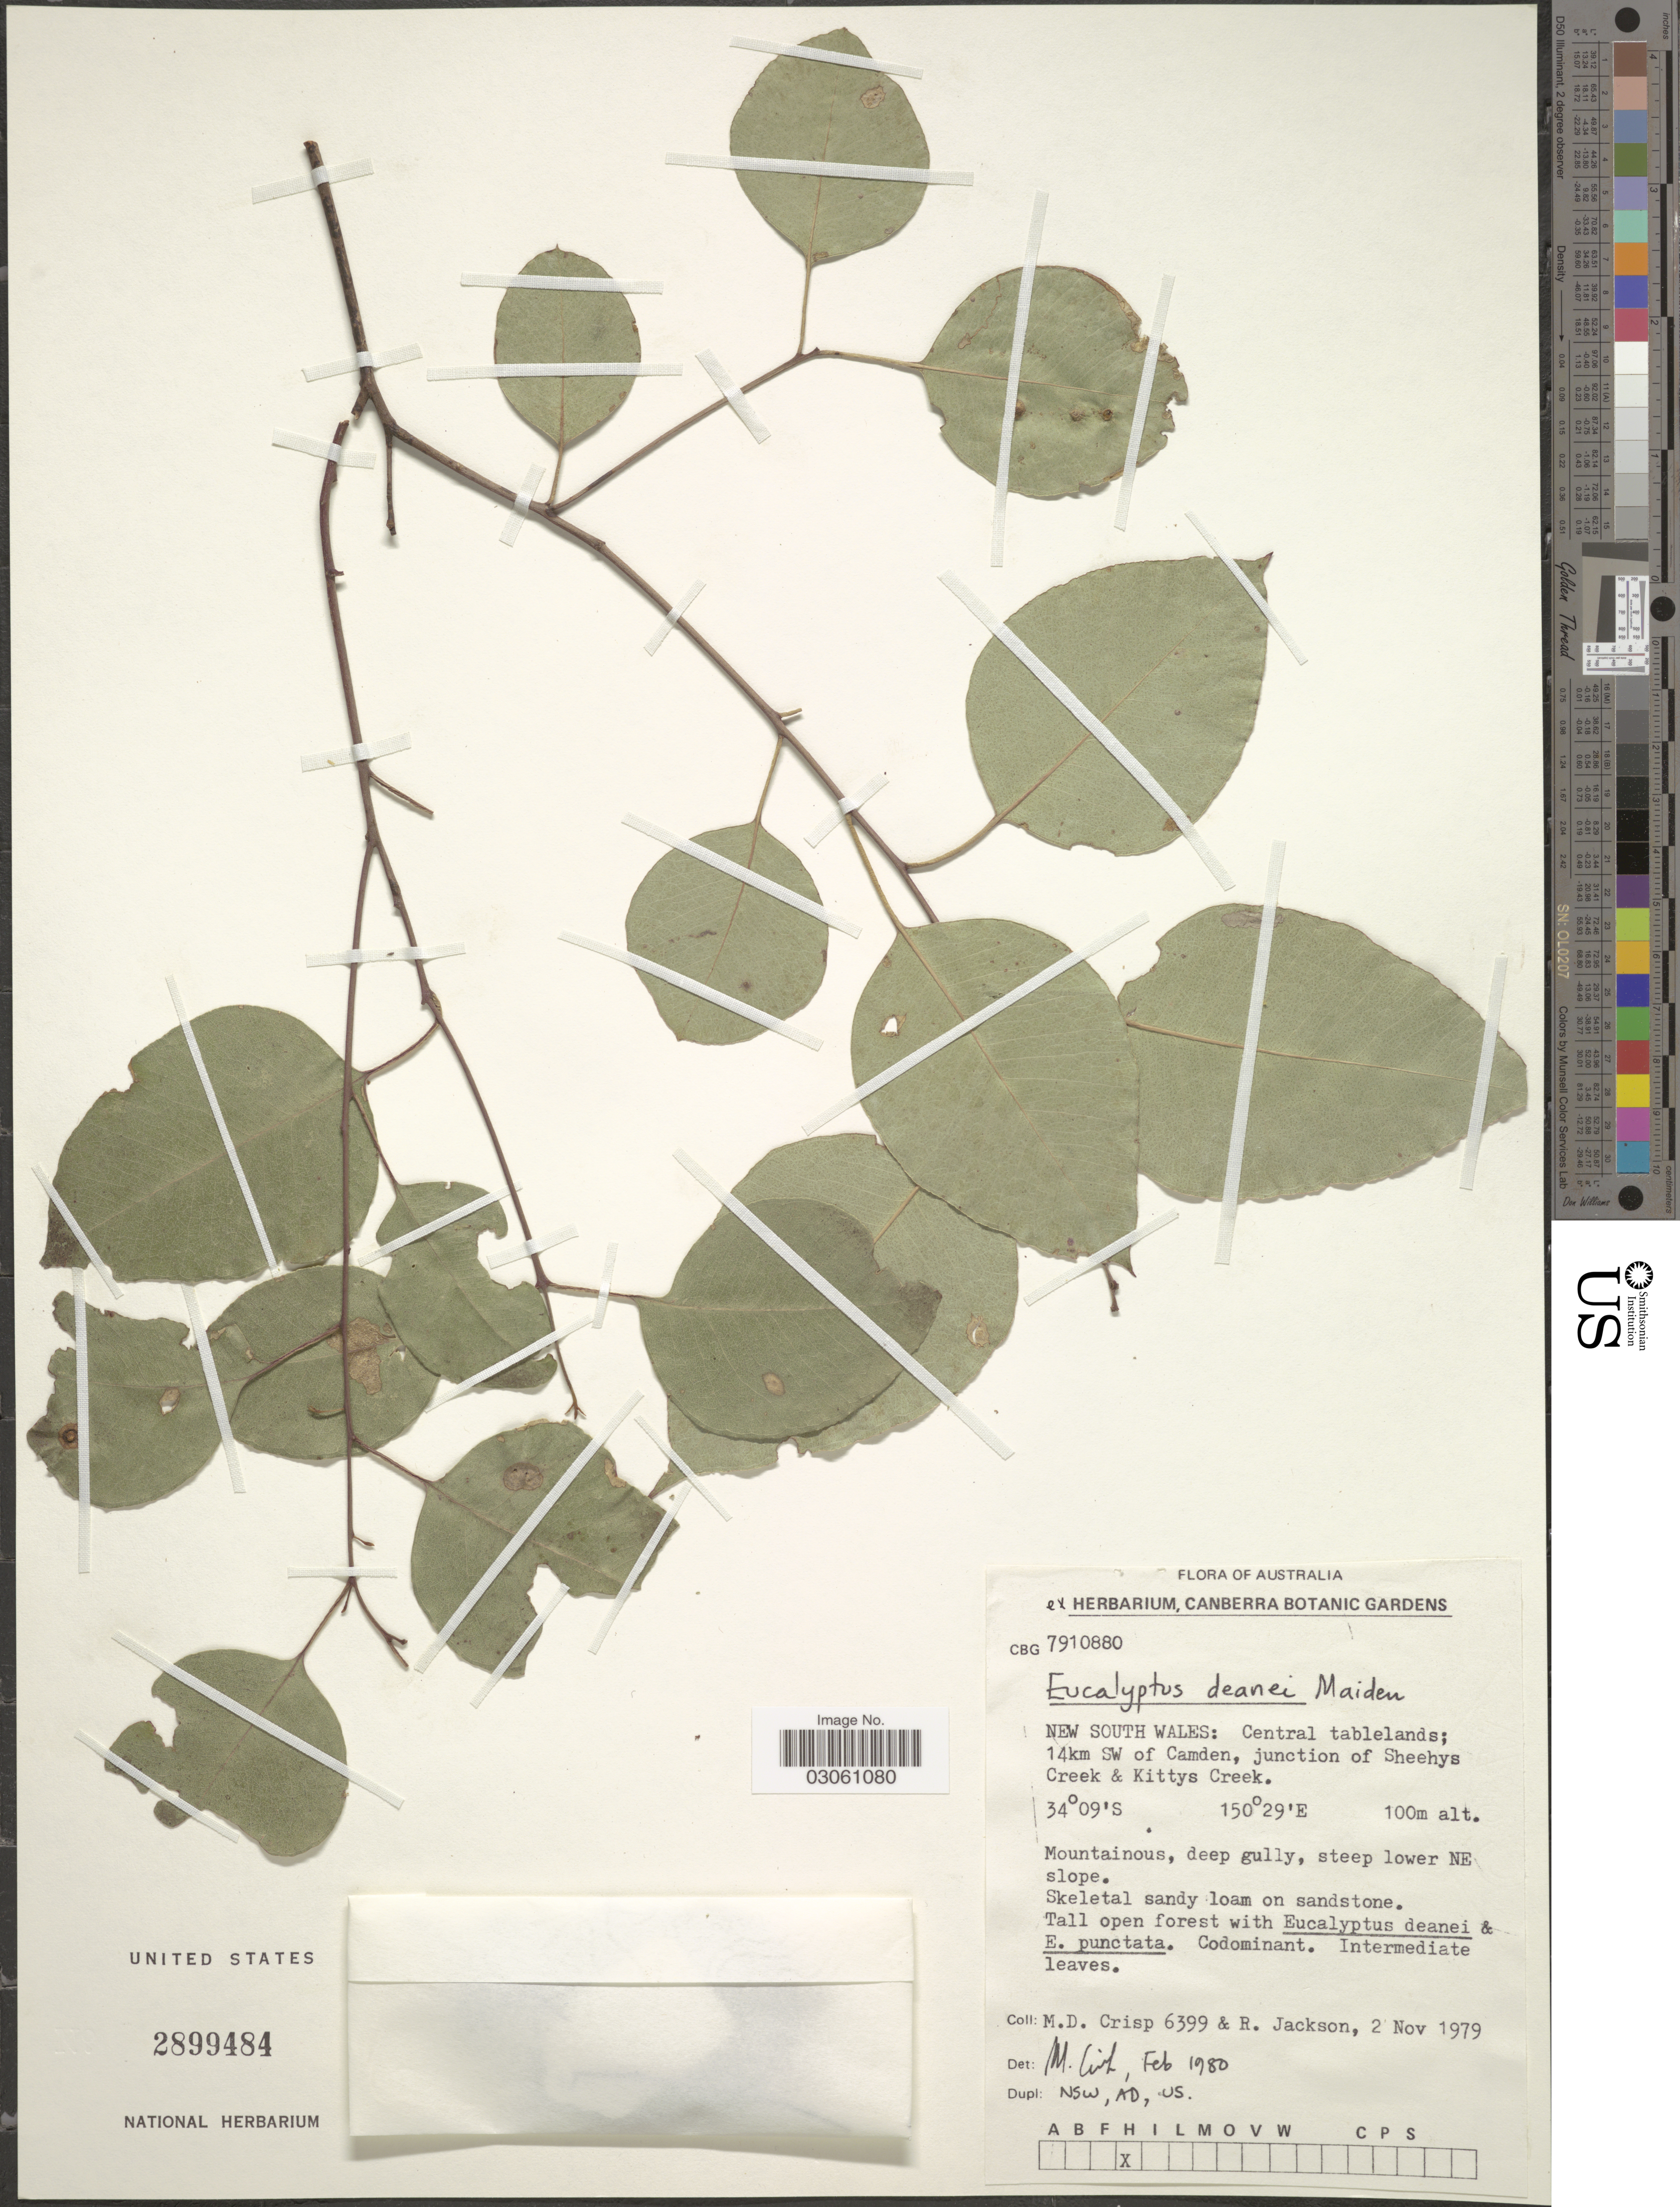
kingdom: Plantae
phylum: Tracheophyta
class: Magnoliopsida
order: Myrtales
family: Myrtaceae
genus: Eucalyptus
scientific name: Eucalyptus deanei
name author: Maiden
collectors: M. Crisp & R. Jackson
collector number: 6399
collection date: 1979-11-02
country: Australia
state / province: New South Wales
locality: Central tablelands; 14km SW of Camden, junction of Sheehys Creek & Kittys Creek, steep lower NE slope.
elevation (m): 100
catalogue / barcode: US 2899484